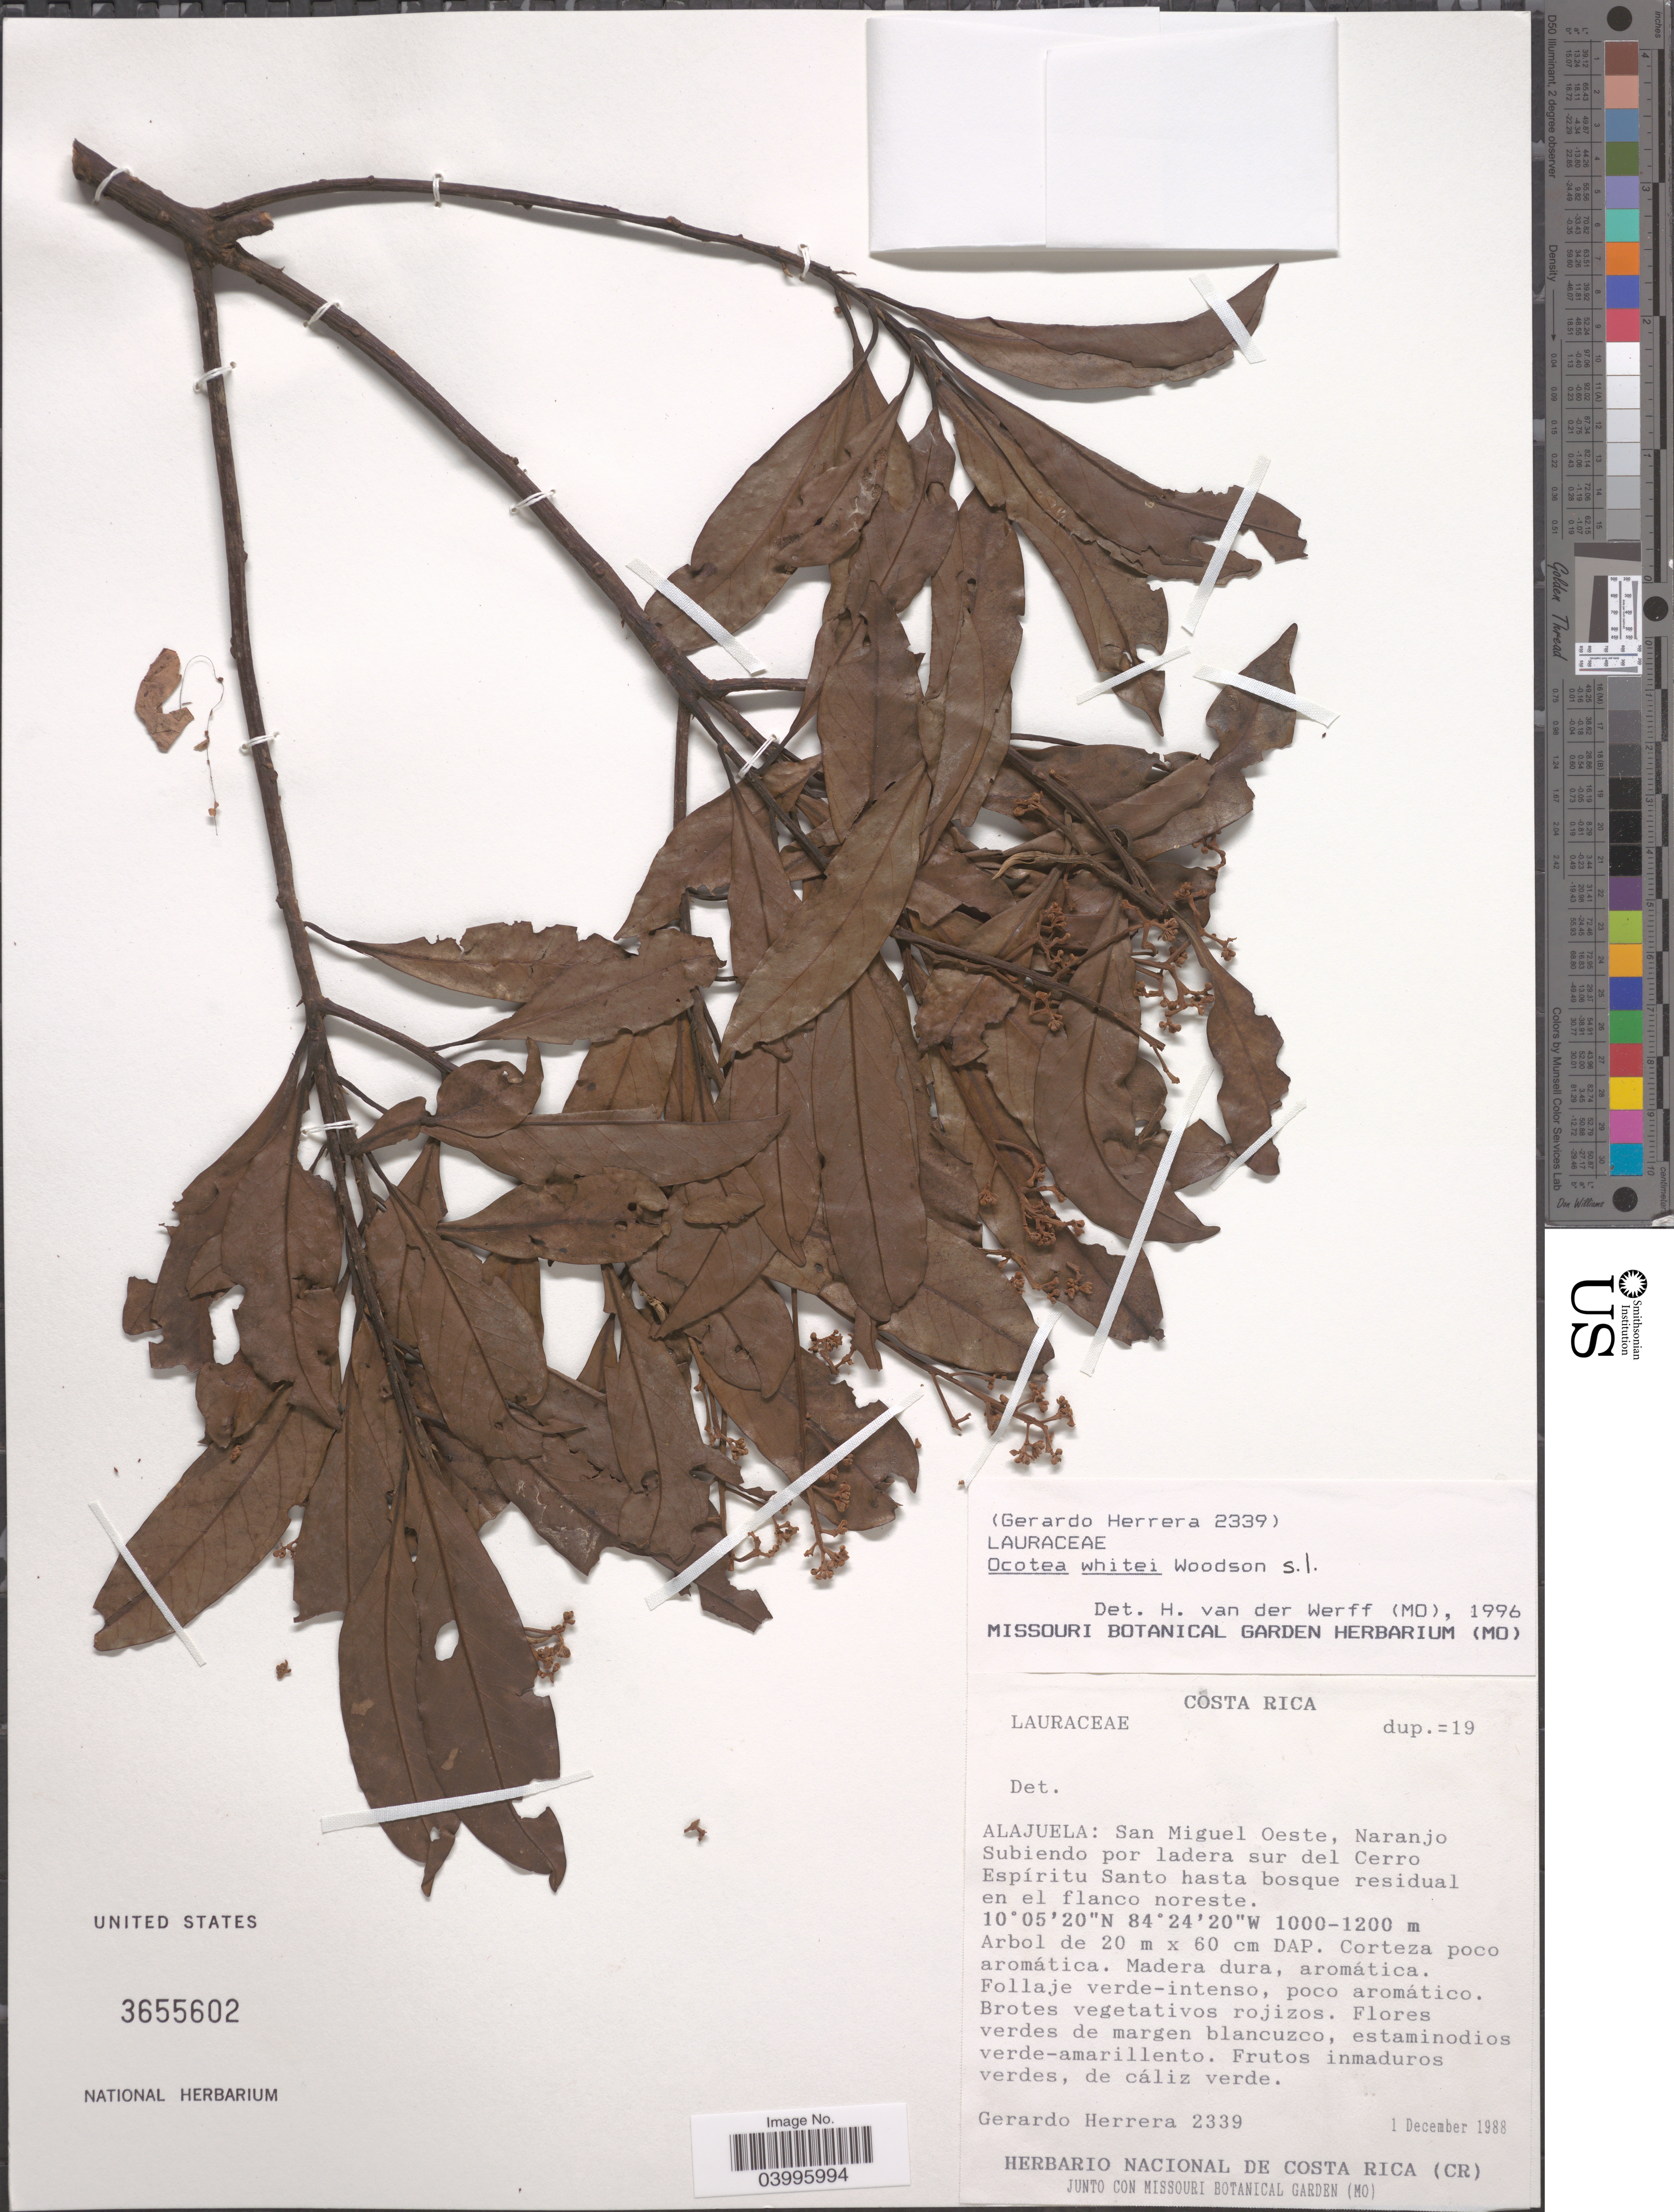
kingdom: Plantae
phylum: Tracheophyta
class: Magnoliopsida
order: Laurales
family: Lauraceae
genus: Ocotea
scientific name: Ocotea whitei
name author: Woodson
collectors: G. Herrera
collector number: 2339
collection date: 1988-12-01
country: Costa Rica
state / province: Alajuela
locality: San Miguel Oeste, Naranjo Subiendo por ladera sur del Cerro Espíritu Santo hasta bosque residual en el flanco noreste.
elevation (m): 1000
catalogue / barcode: US 3655602